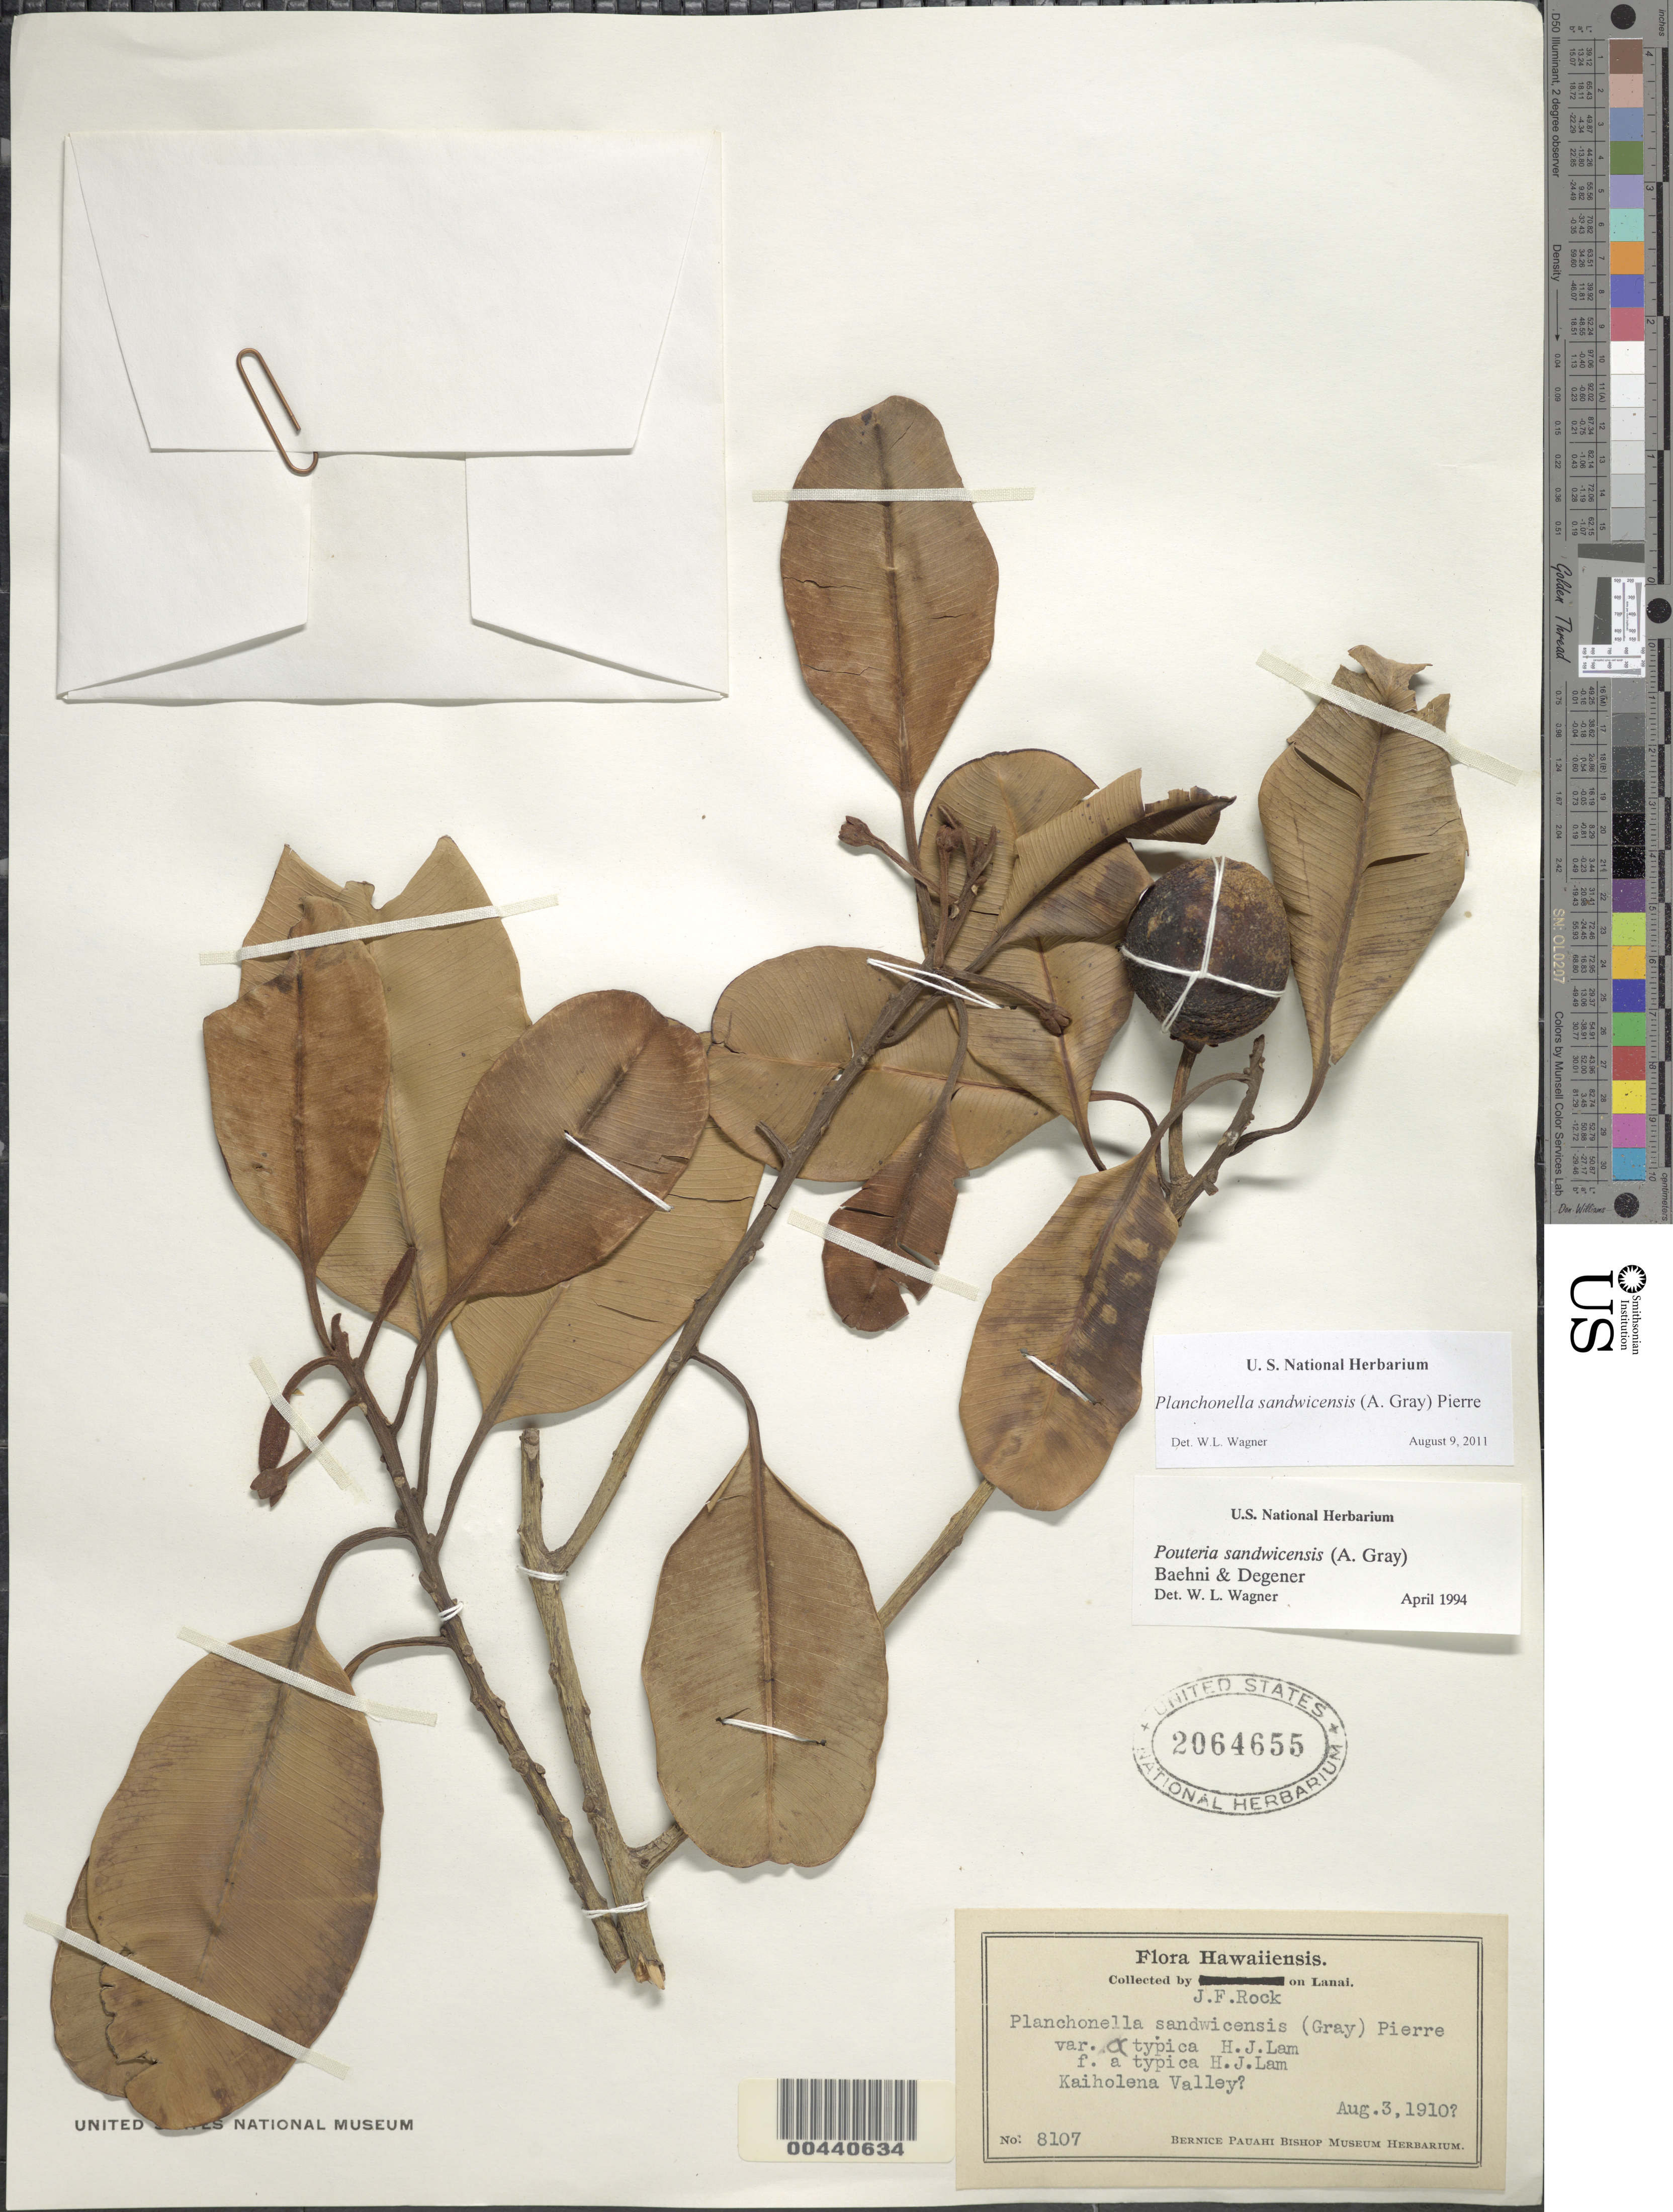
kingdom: Plantae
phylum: Tracheophyta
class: Magnoliopsida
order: Ericales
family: Sapotaceae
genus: Planchonella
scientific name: Planchonella sandwicensis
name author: (A. Gray) Pierre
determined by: Wagner, W. L., (BOT), Smithsonian Institution - National Museum of Natural History (UNITED STATES)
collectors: J. F. Rock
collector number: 8107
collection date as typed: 3 Aug 1910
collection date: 1910-08-03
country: United States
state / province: Hawaii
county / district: Maui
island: Lana'i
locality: Kaiholena Valley?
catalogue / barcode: US 2064655